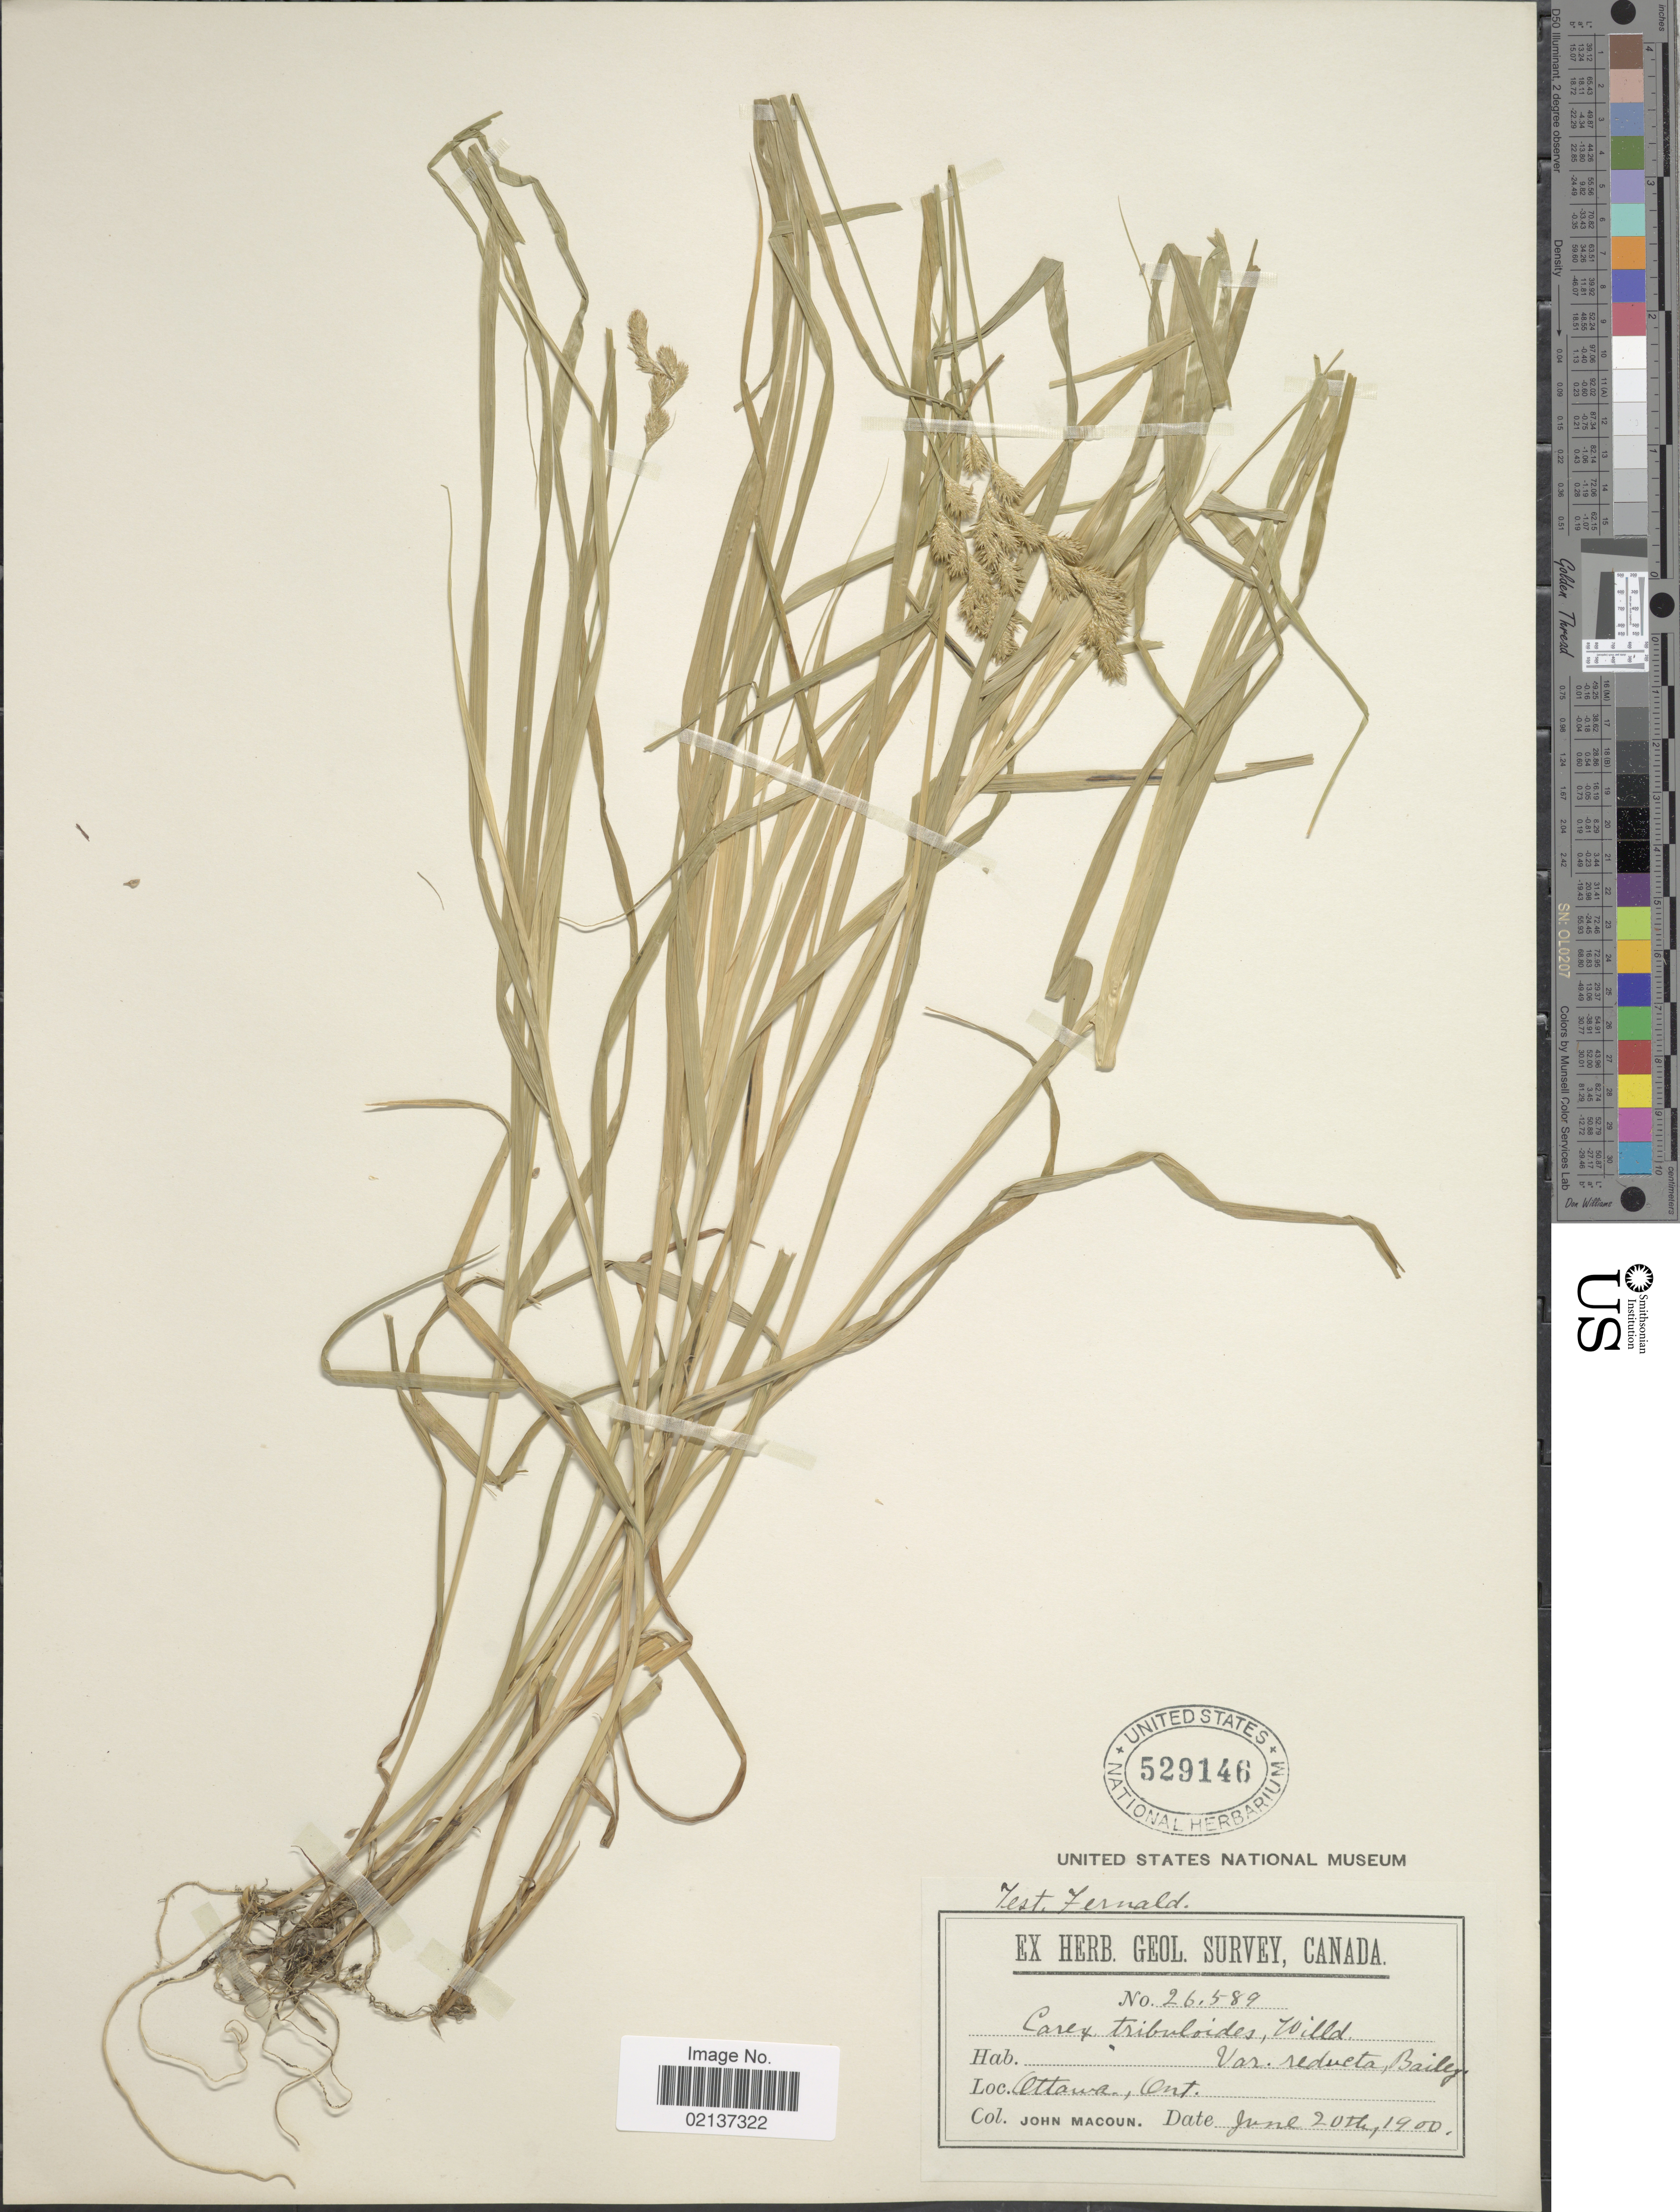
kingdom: Plantae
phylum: Tracheophyta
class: Liliopsida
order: Poales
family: Cyperaceae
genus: Carex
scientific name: Carex tribuloides var. reducta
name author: L.H. Bailey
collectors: J. Macoun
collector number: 26589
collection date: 1900-06-20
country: Canada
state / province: Ontario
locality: Ottawa, Ont.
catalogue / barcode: US 529146